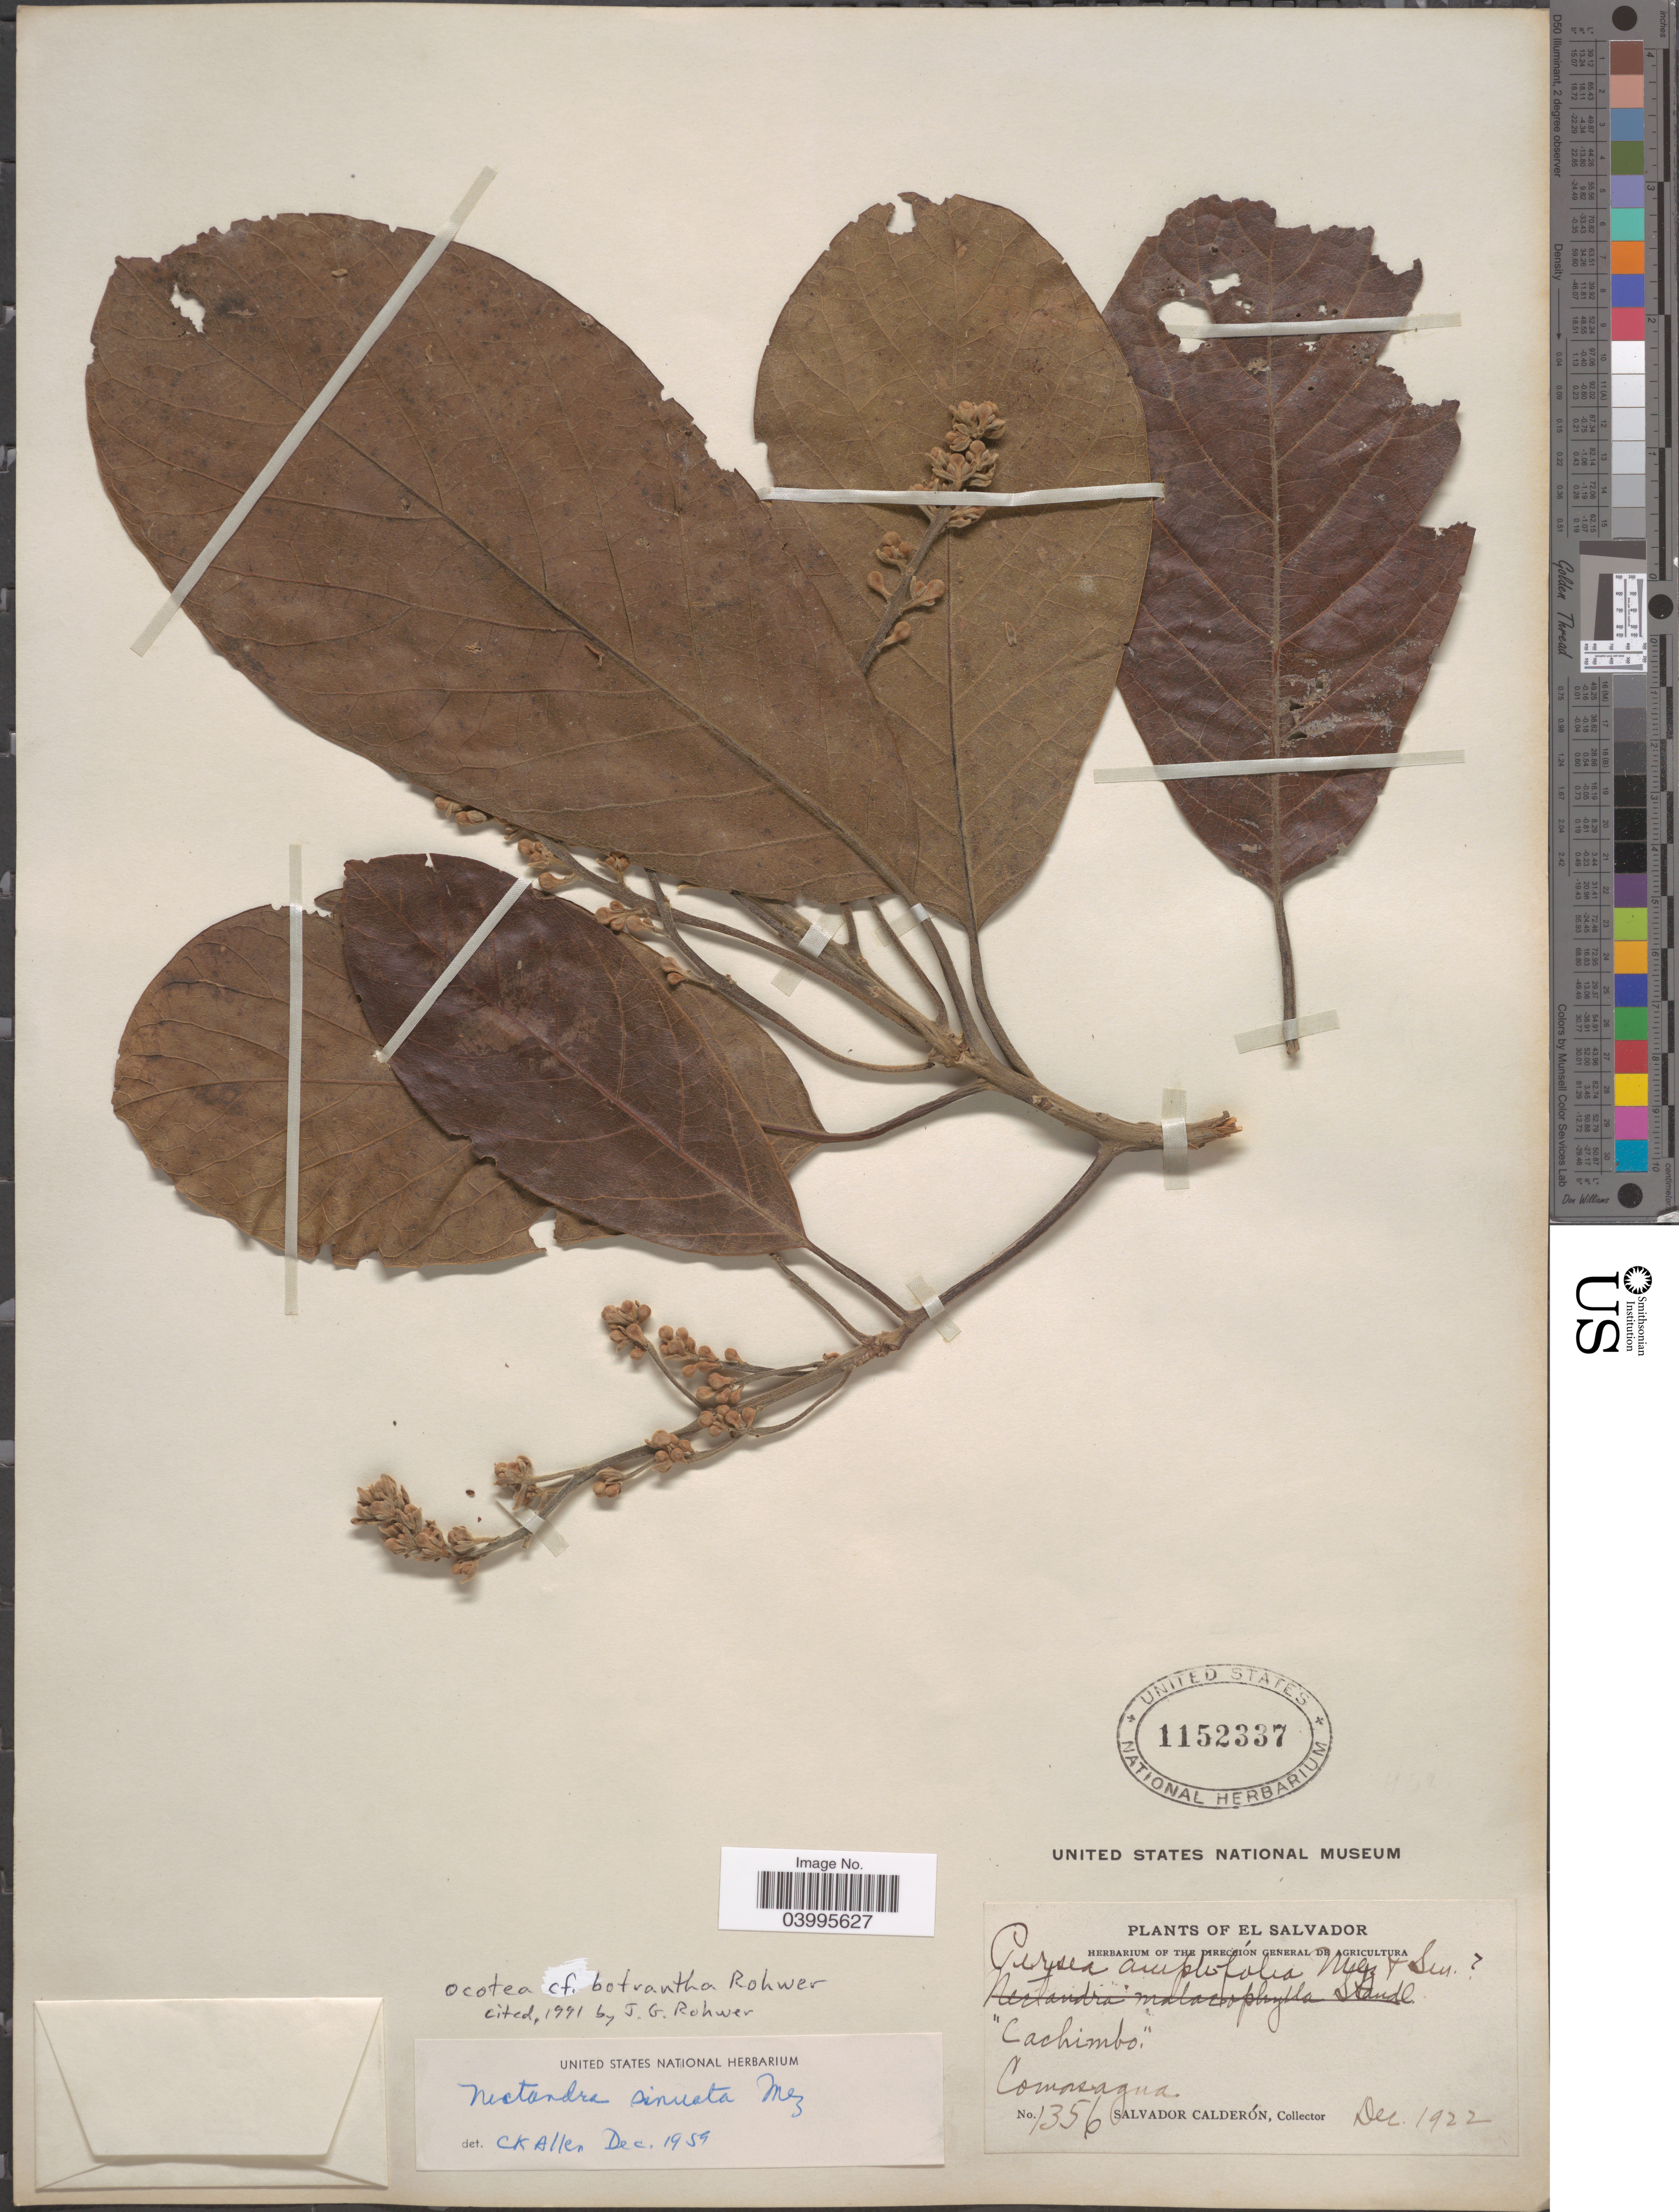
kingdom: Plantae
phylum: Tracheophyta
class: Magnoliopsida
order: Laurales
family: Lauraceae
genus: Ocotea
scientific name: Ocotea botrantha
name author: Rohwer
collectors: S. Calderón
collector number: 1356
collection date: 1922-12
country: El Salvador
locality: Comasagua.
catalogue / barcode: US 1152337